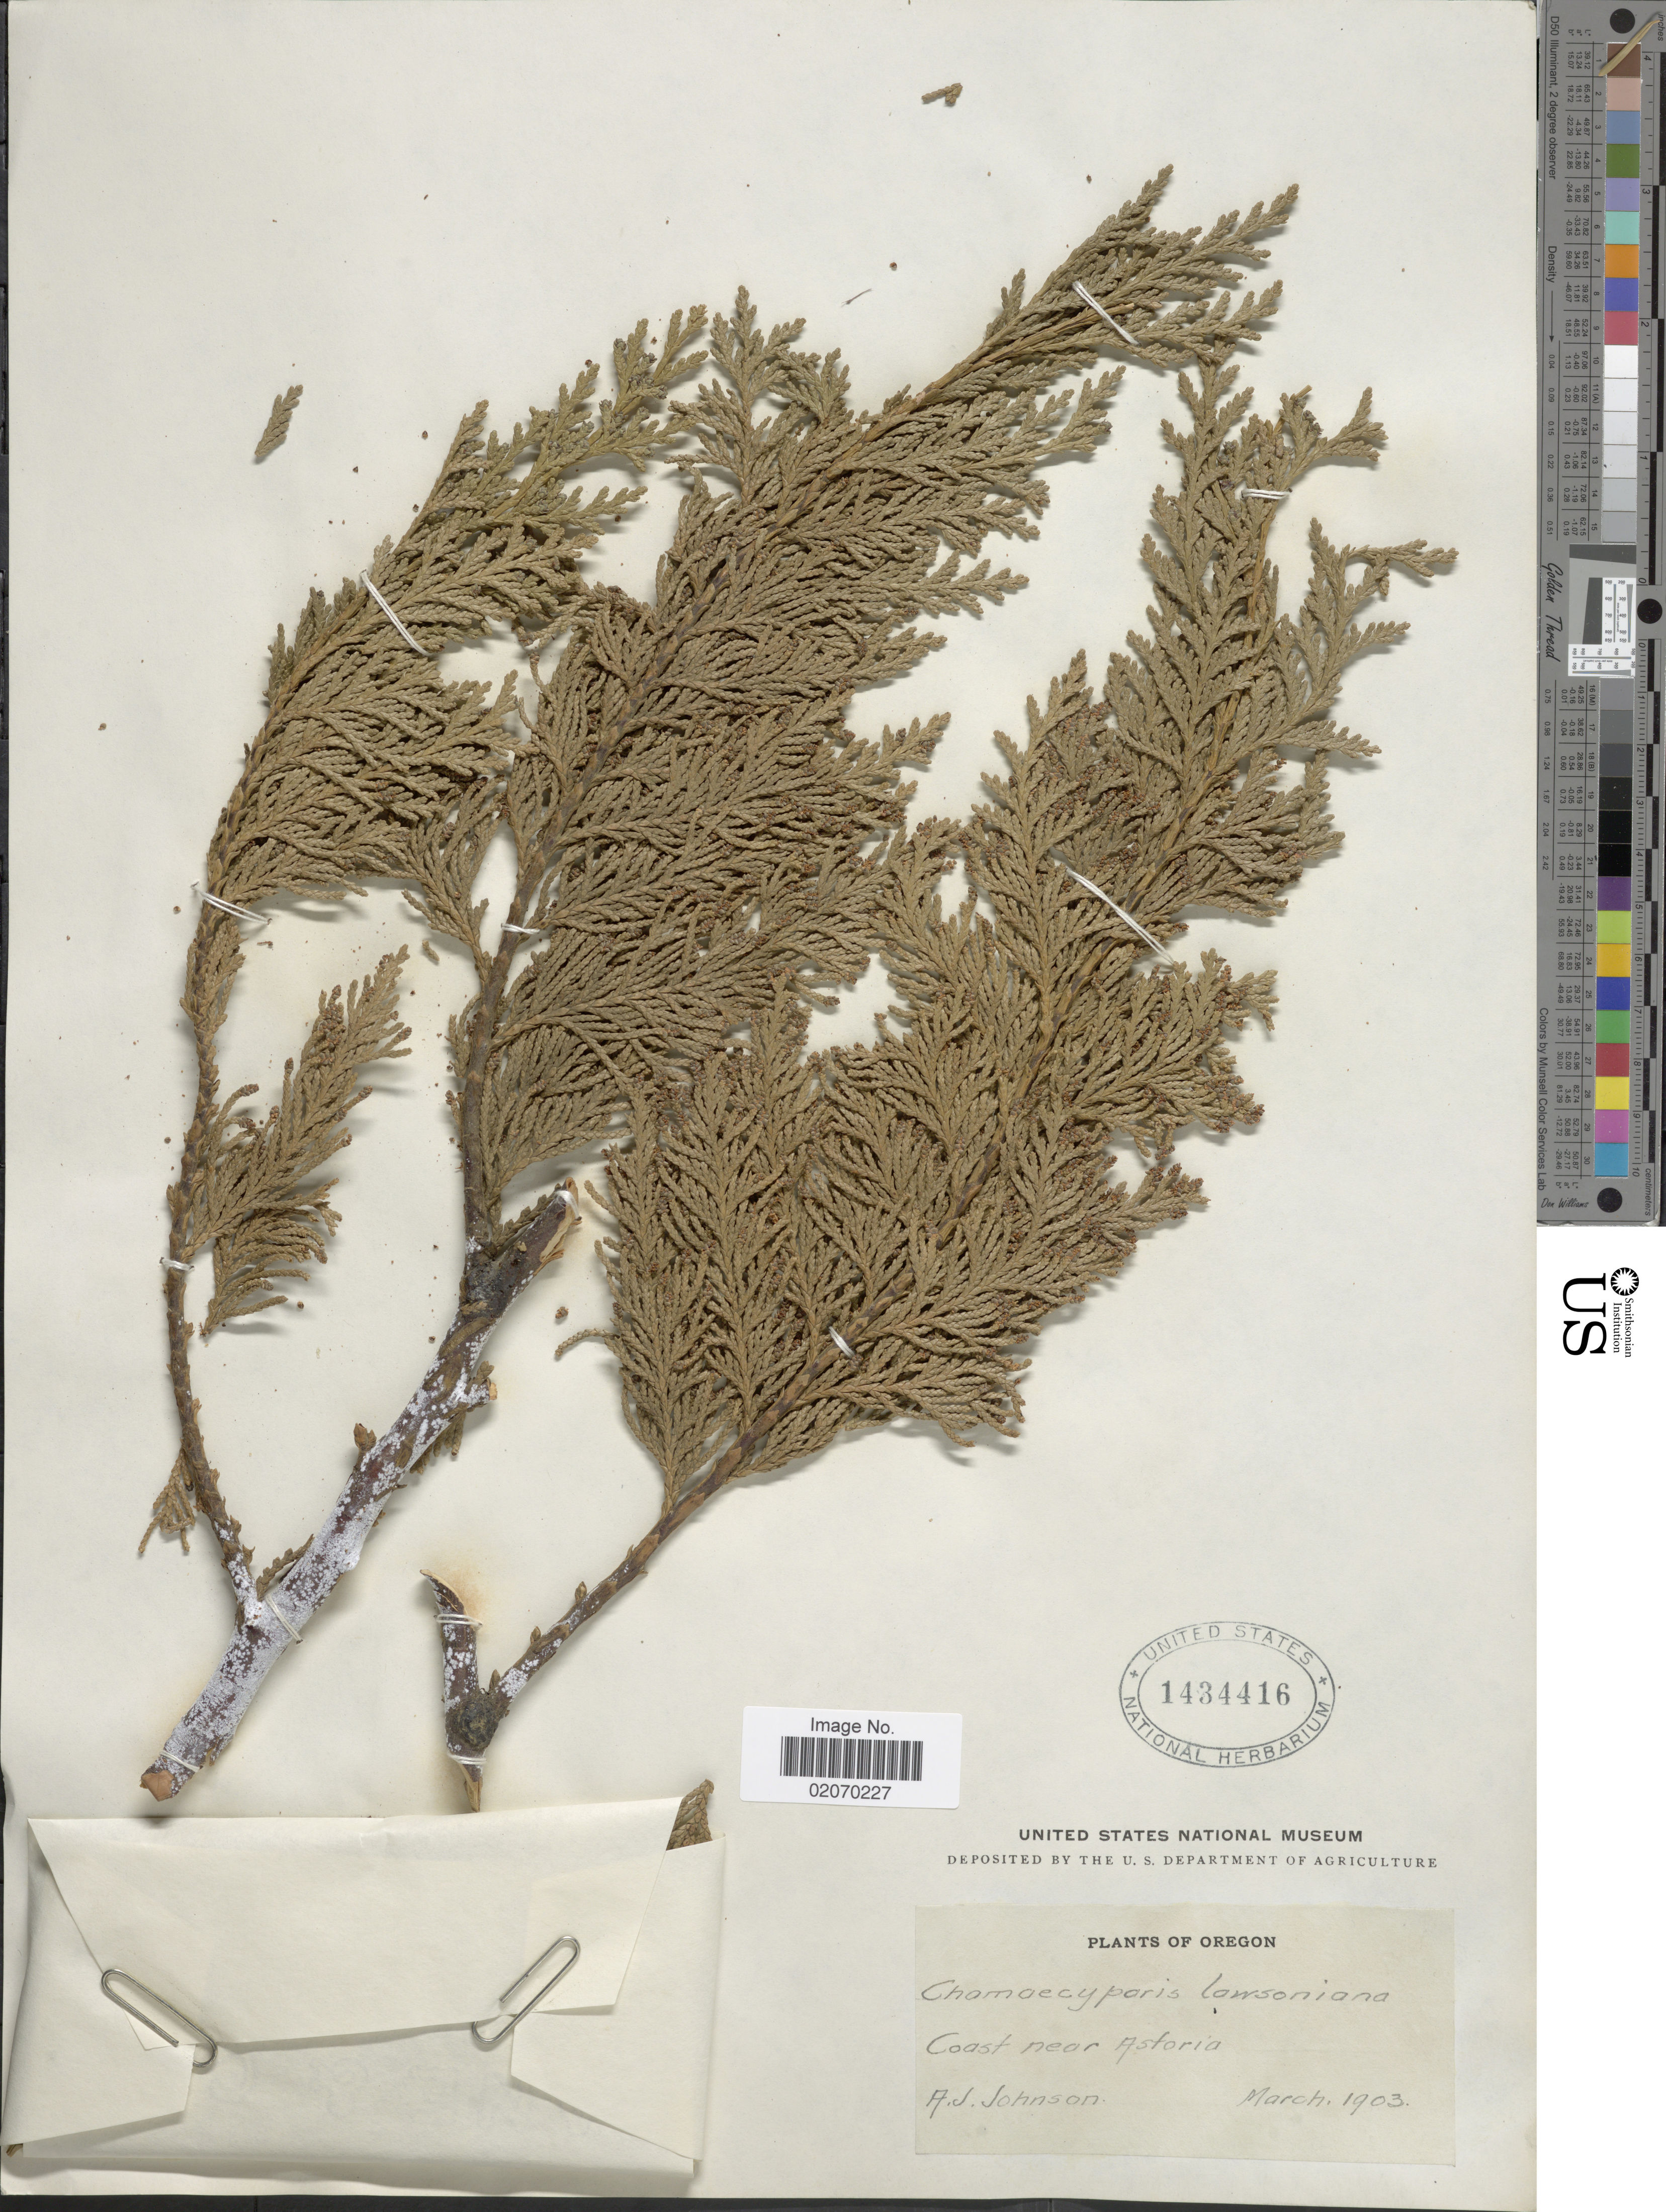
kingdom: Plantae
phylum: Tracheophyta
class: Pinopsida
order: Pinales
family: Cupressaceae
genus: Chamaecyparis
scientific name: Chamaecyparis lawsoniana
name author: (A. Murray bis) Parl.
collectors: A. Johnson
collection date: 1903-03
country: United States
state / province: Oregon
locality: Coast near Astoria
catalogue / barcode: US 1434416